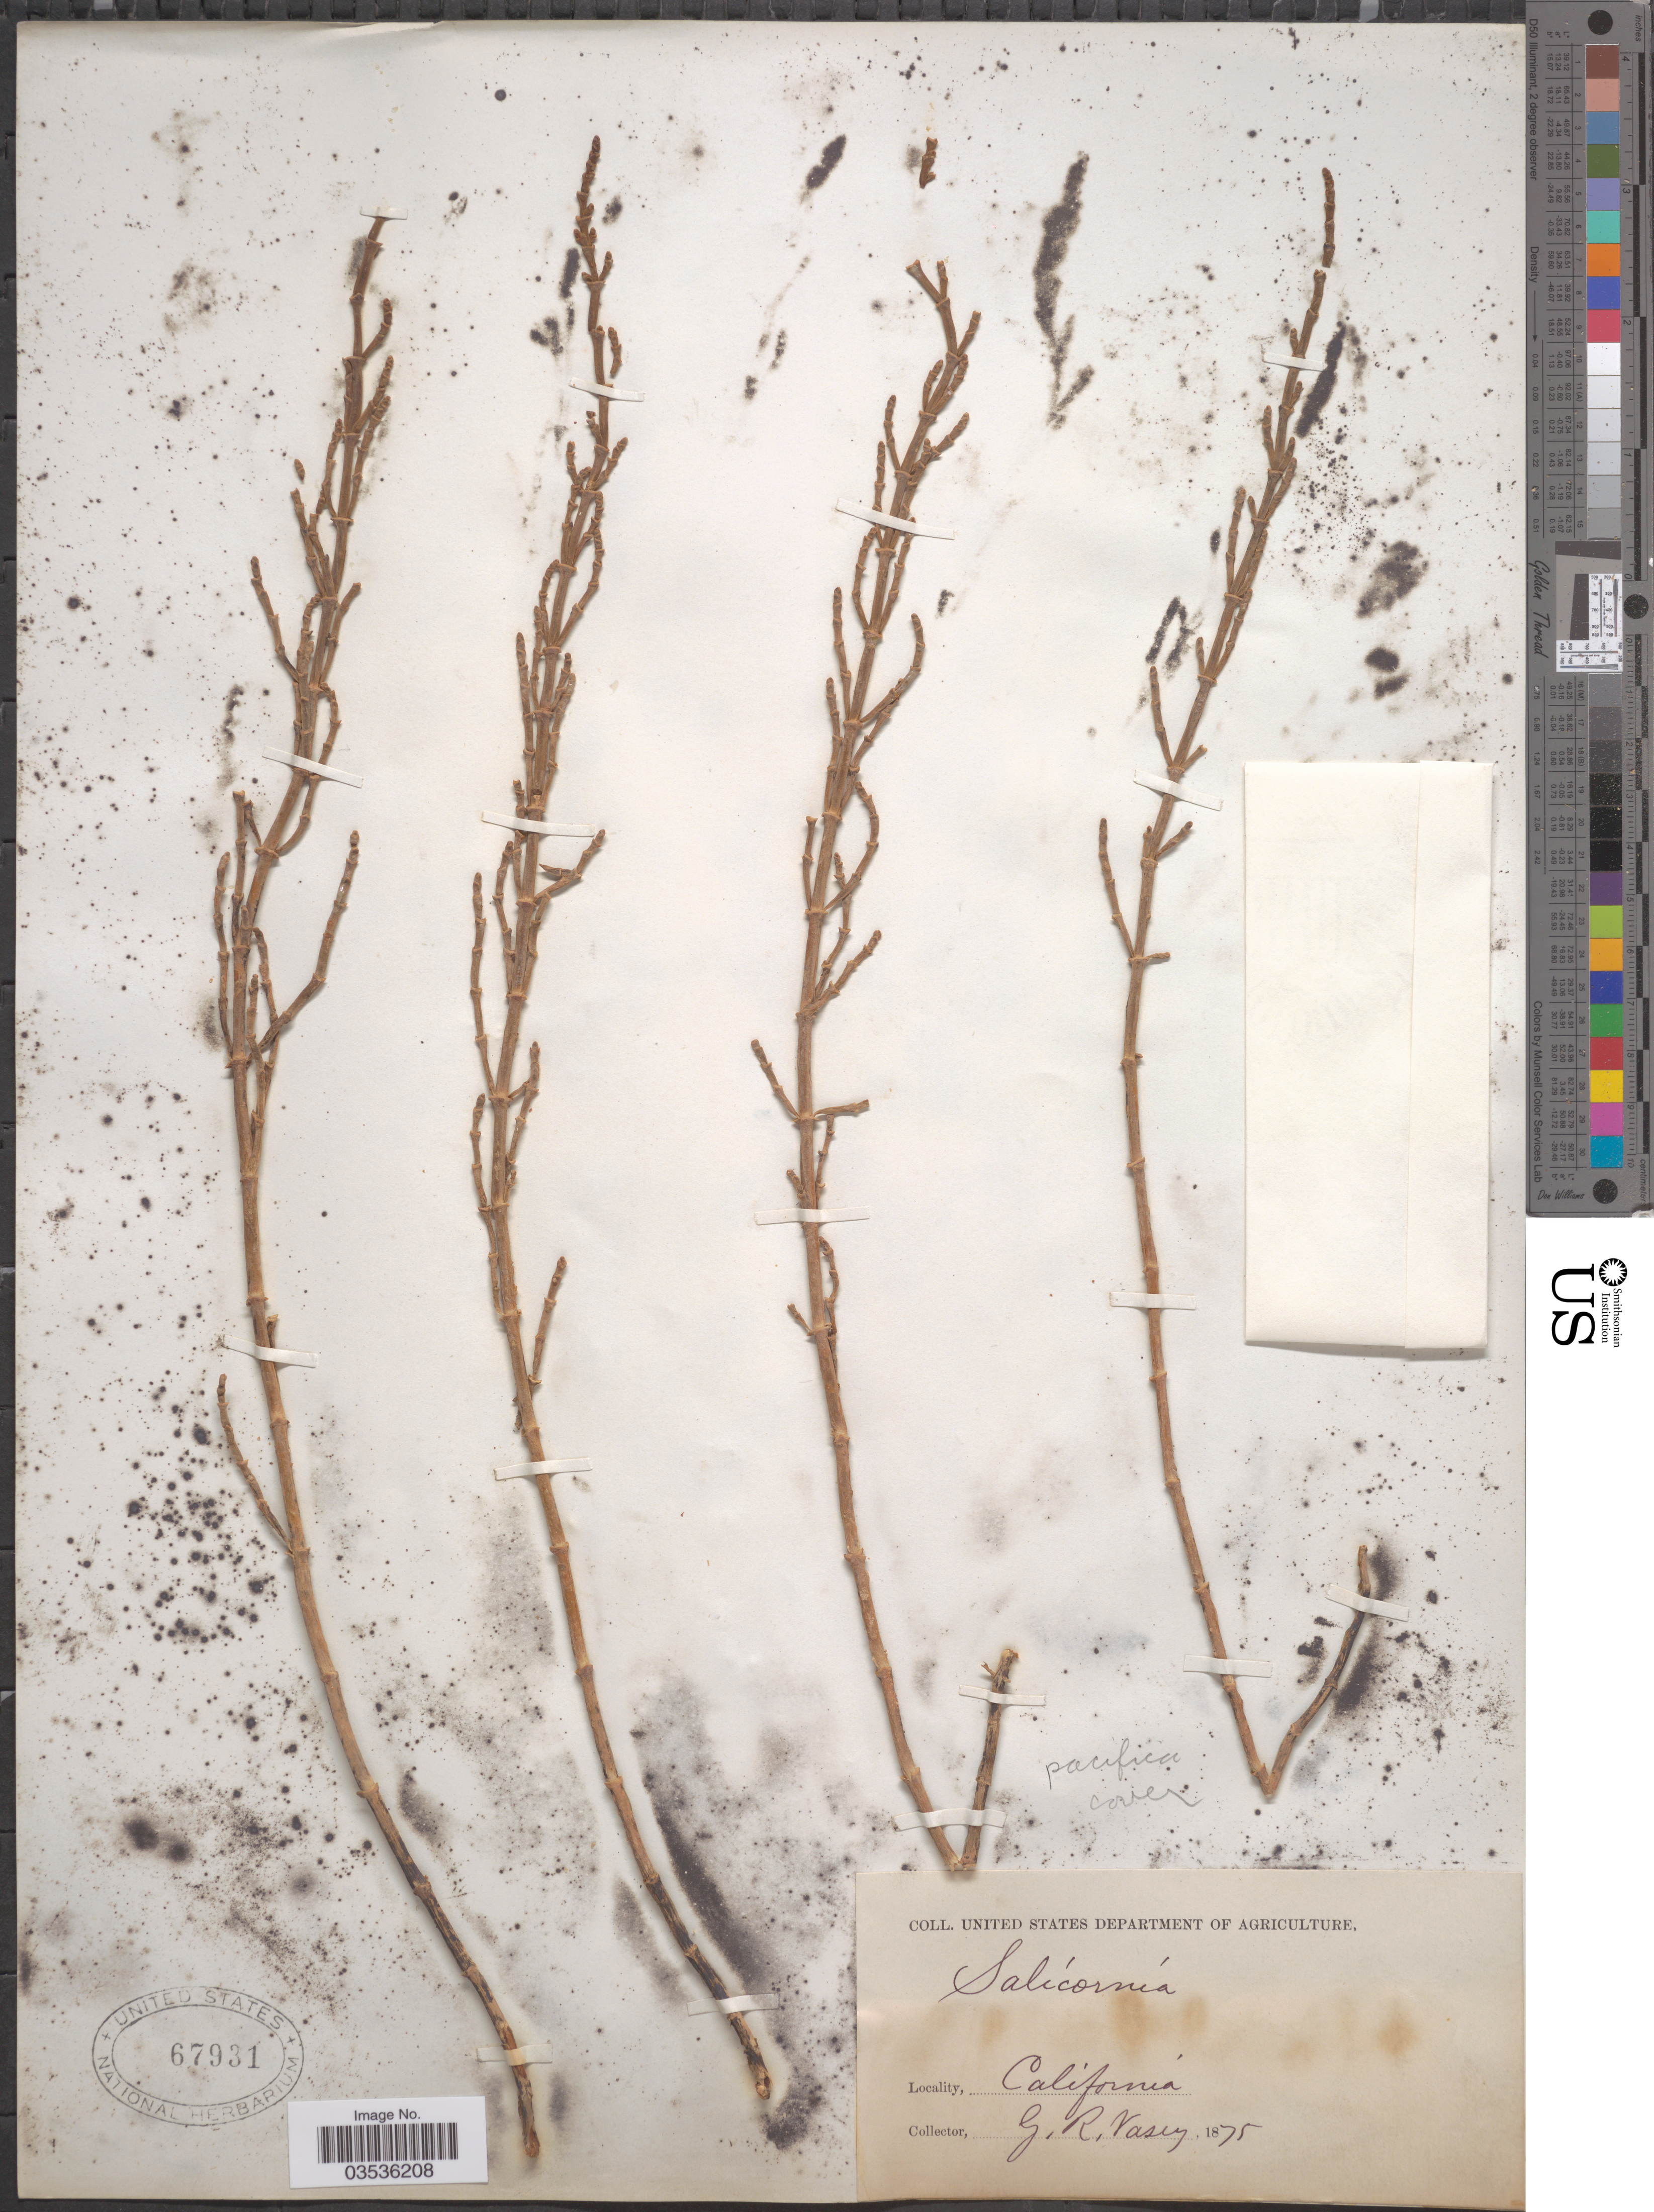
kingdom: Plantae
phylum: Tracheophyta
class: Magnoliopsida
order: Caryophyllales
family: Amaranthaceae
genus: Salicornia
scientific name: Salicornia pacifica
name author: Standl.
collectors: G. R. Vasey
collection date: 1875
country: United States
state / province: California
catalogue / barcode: US 67931